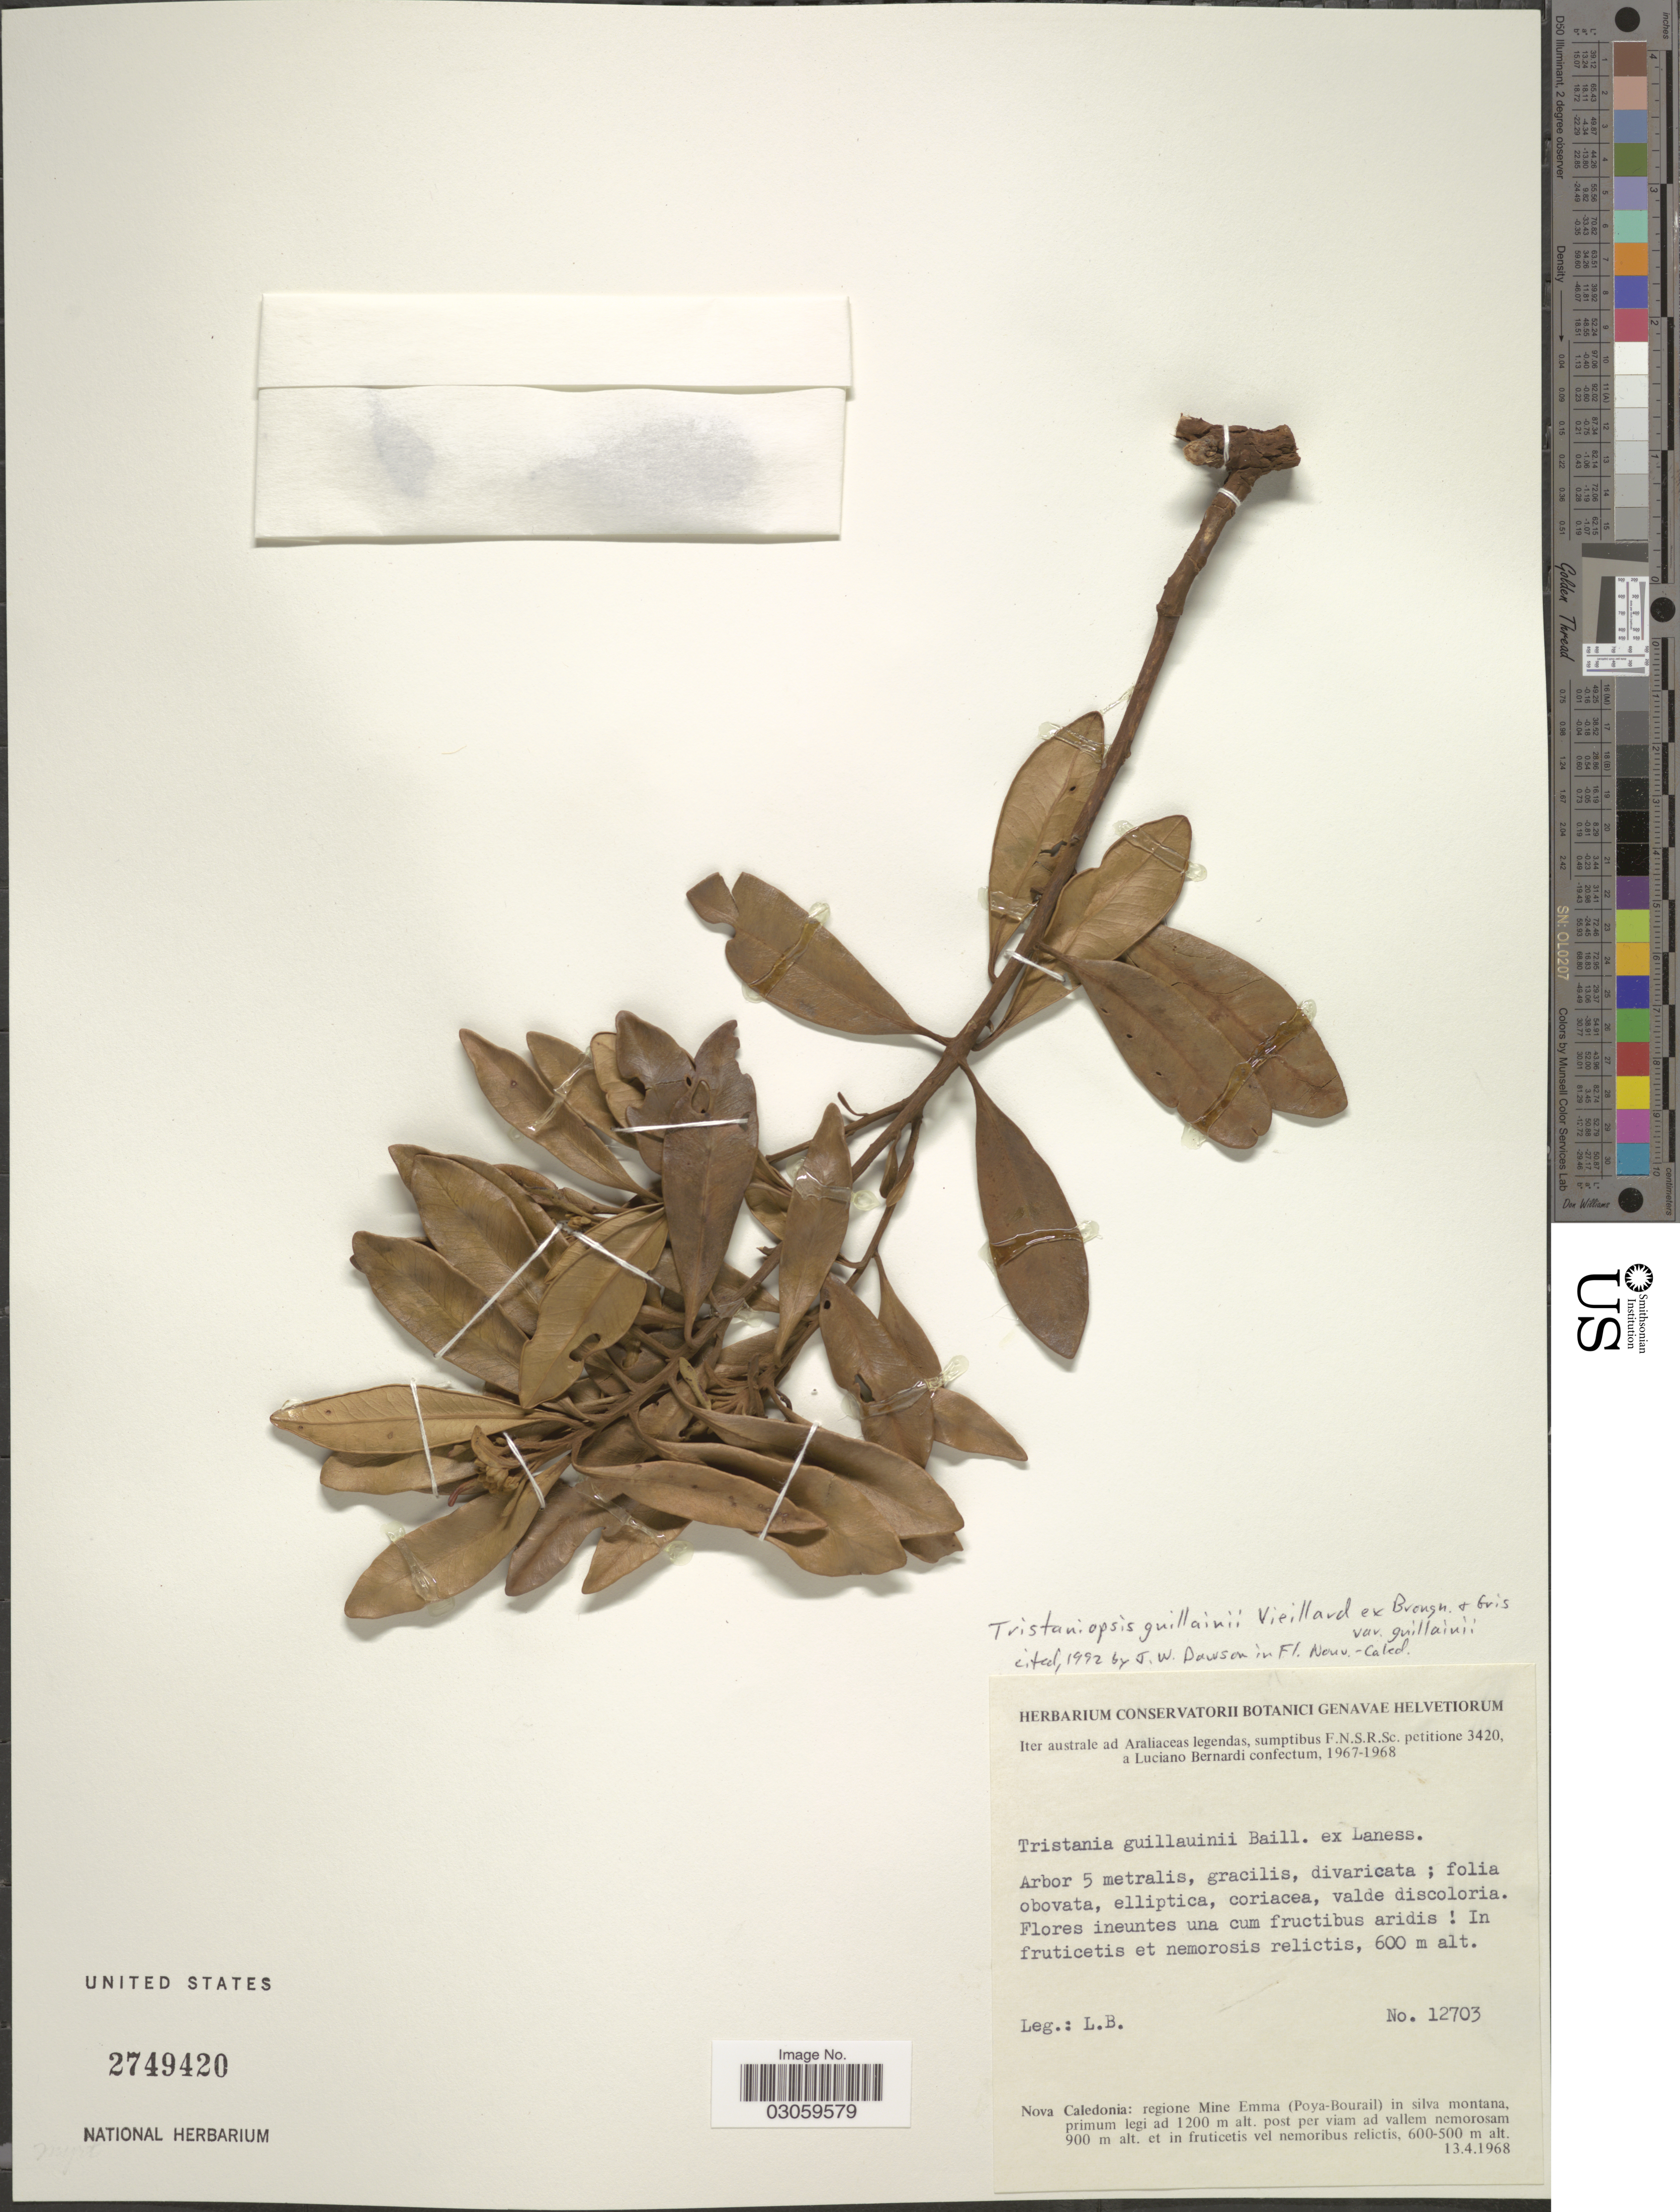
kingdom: Plantae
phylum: Tracheophyta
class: Magnoliopsida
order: Myrtales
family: Myrtaceae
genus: Tristaniopsis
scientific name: Tristaniopsis guillainii var. guillainii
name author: Vieill. ex Brongn. & Gris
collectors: L. Bernardi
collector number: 12703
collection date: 1968-04-13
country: New Caledonia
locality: Nova Caledonia: regione Mine Emma (Poya-Bourail) in silva montana.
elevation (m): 600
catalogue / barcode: US 2749420